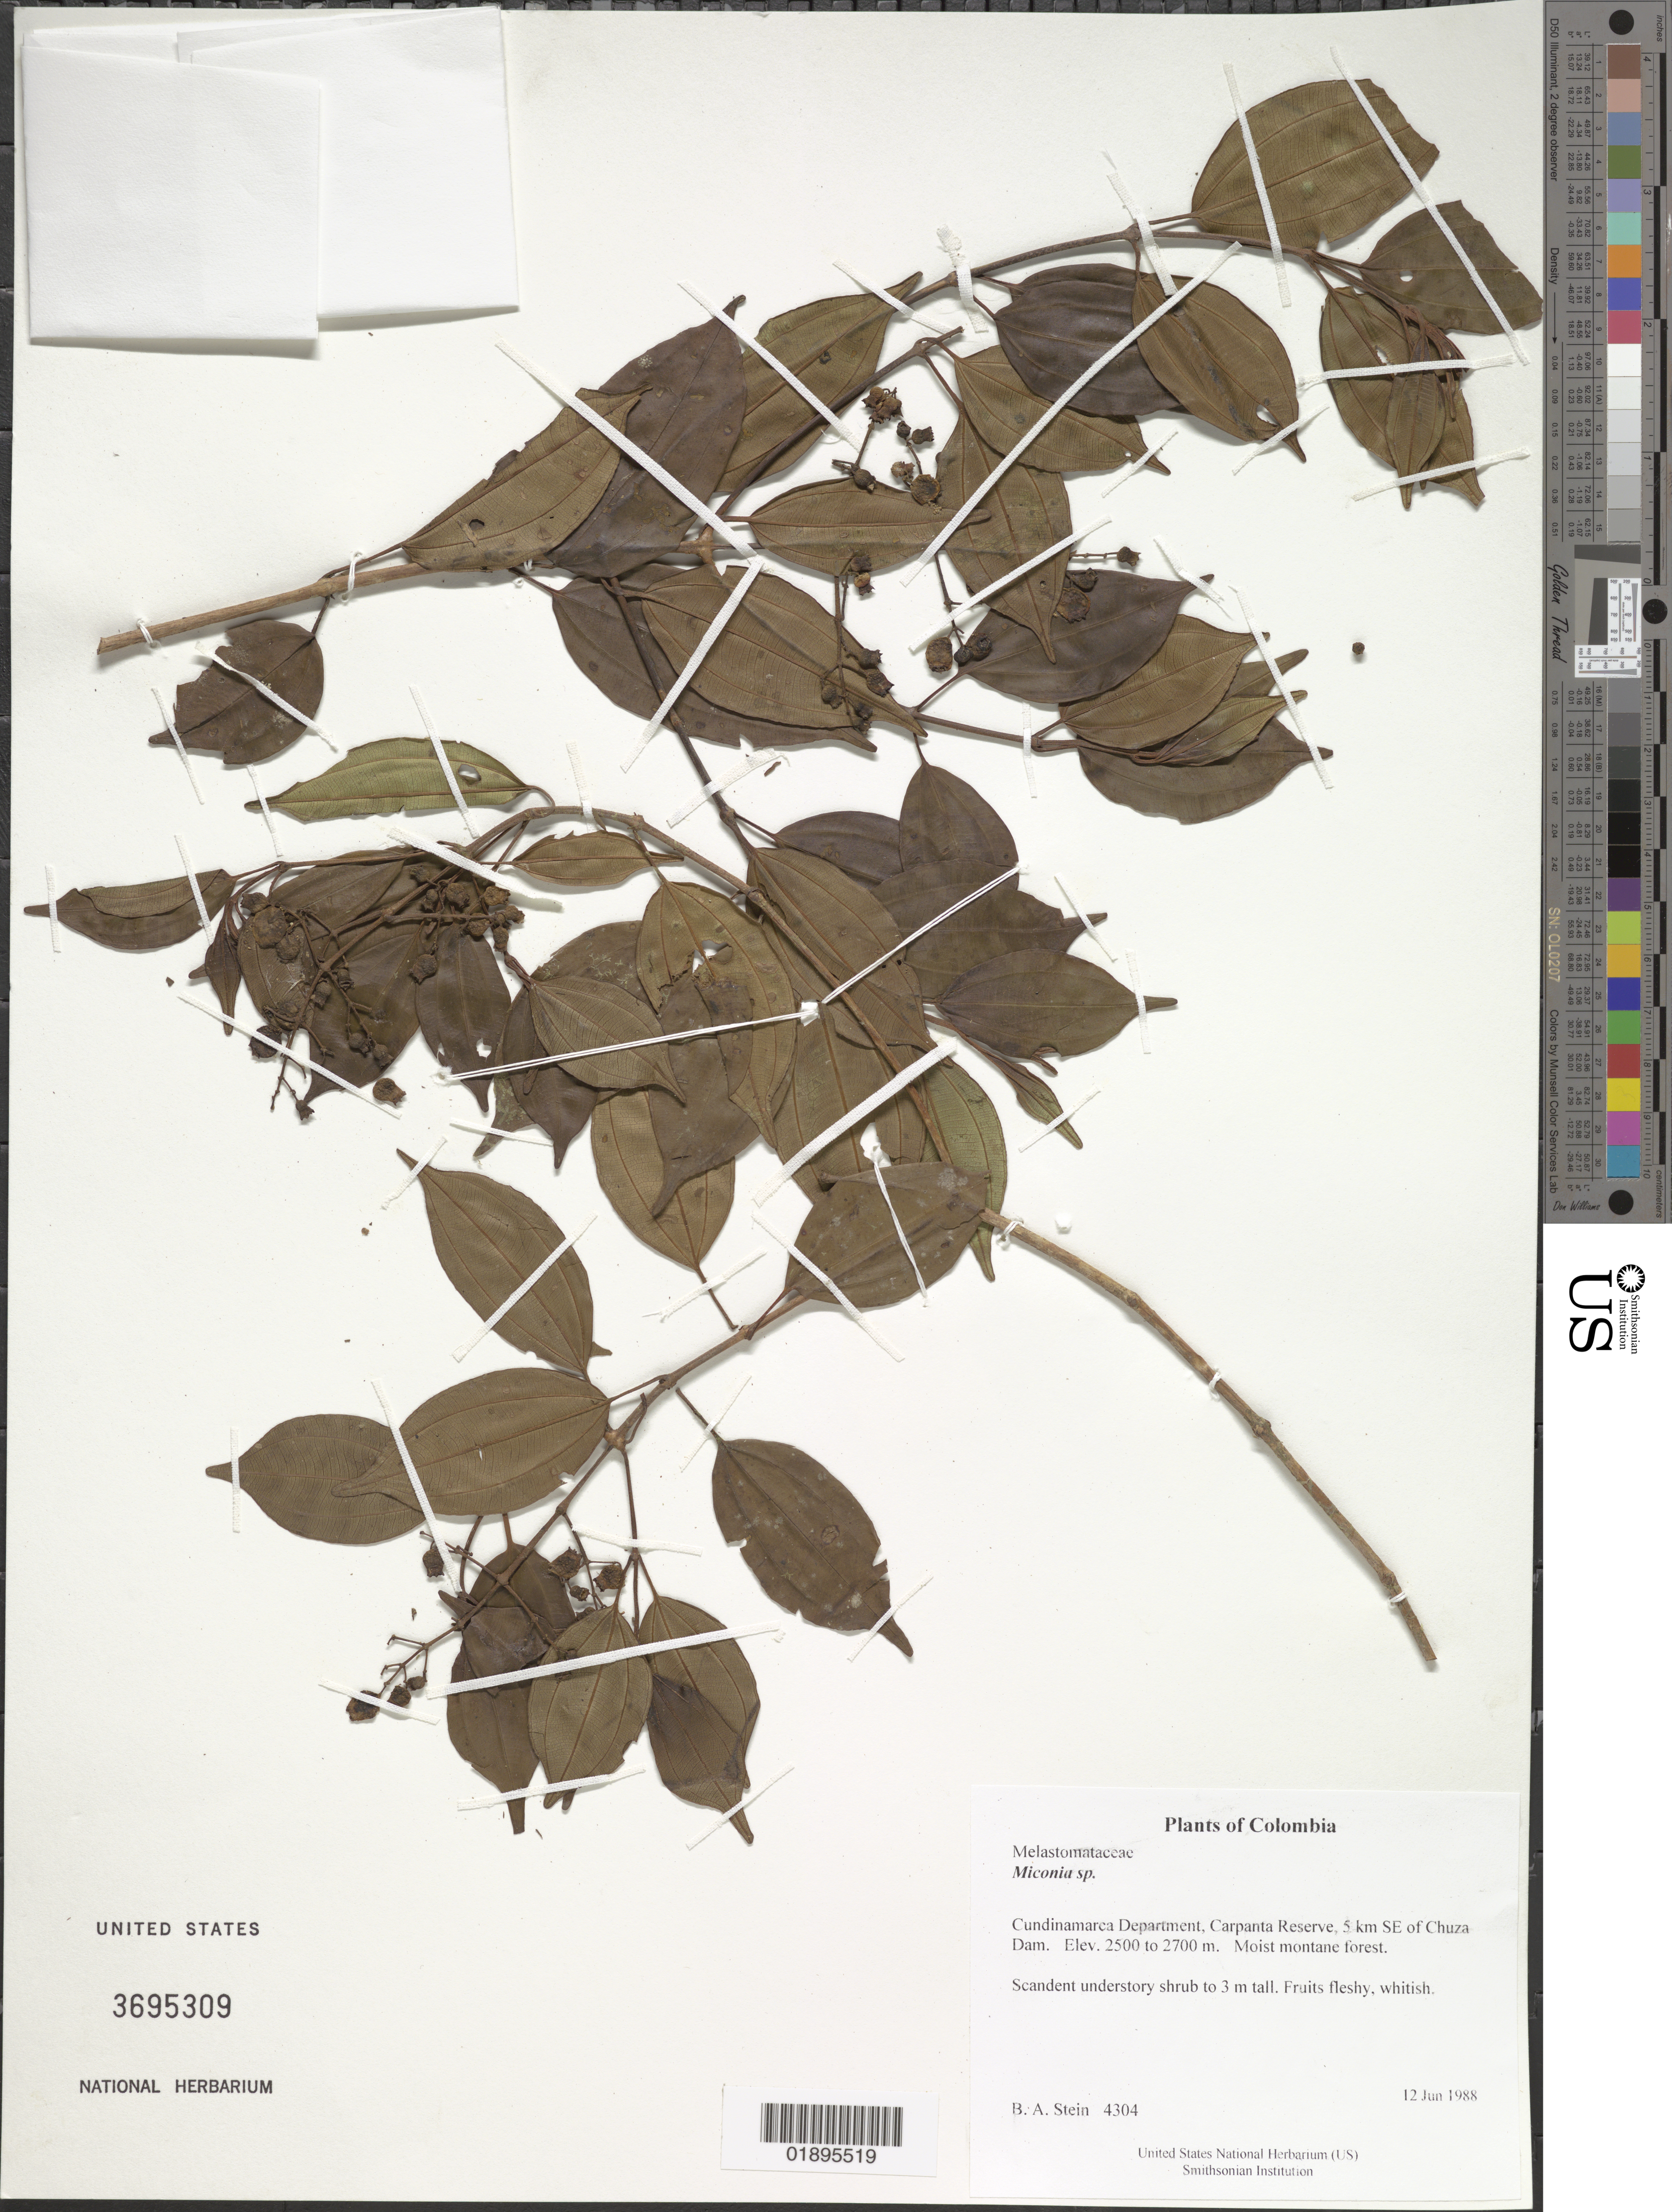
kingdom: Plantae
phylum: Tracheophyta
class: Magnoliopsida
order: Myrtales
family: Melastomataceae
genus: Miconia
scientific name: Miconia sp.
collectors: B. A. Stein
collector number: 4304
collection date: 1988-06-12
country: Colombia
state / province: Cundinamarca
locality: Carpanta Reserve, 5 km SE of Chuza Dam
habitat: Moist montane forest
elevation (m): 2500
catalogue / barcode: US 3695309